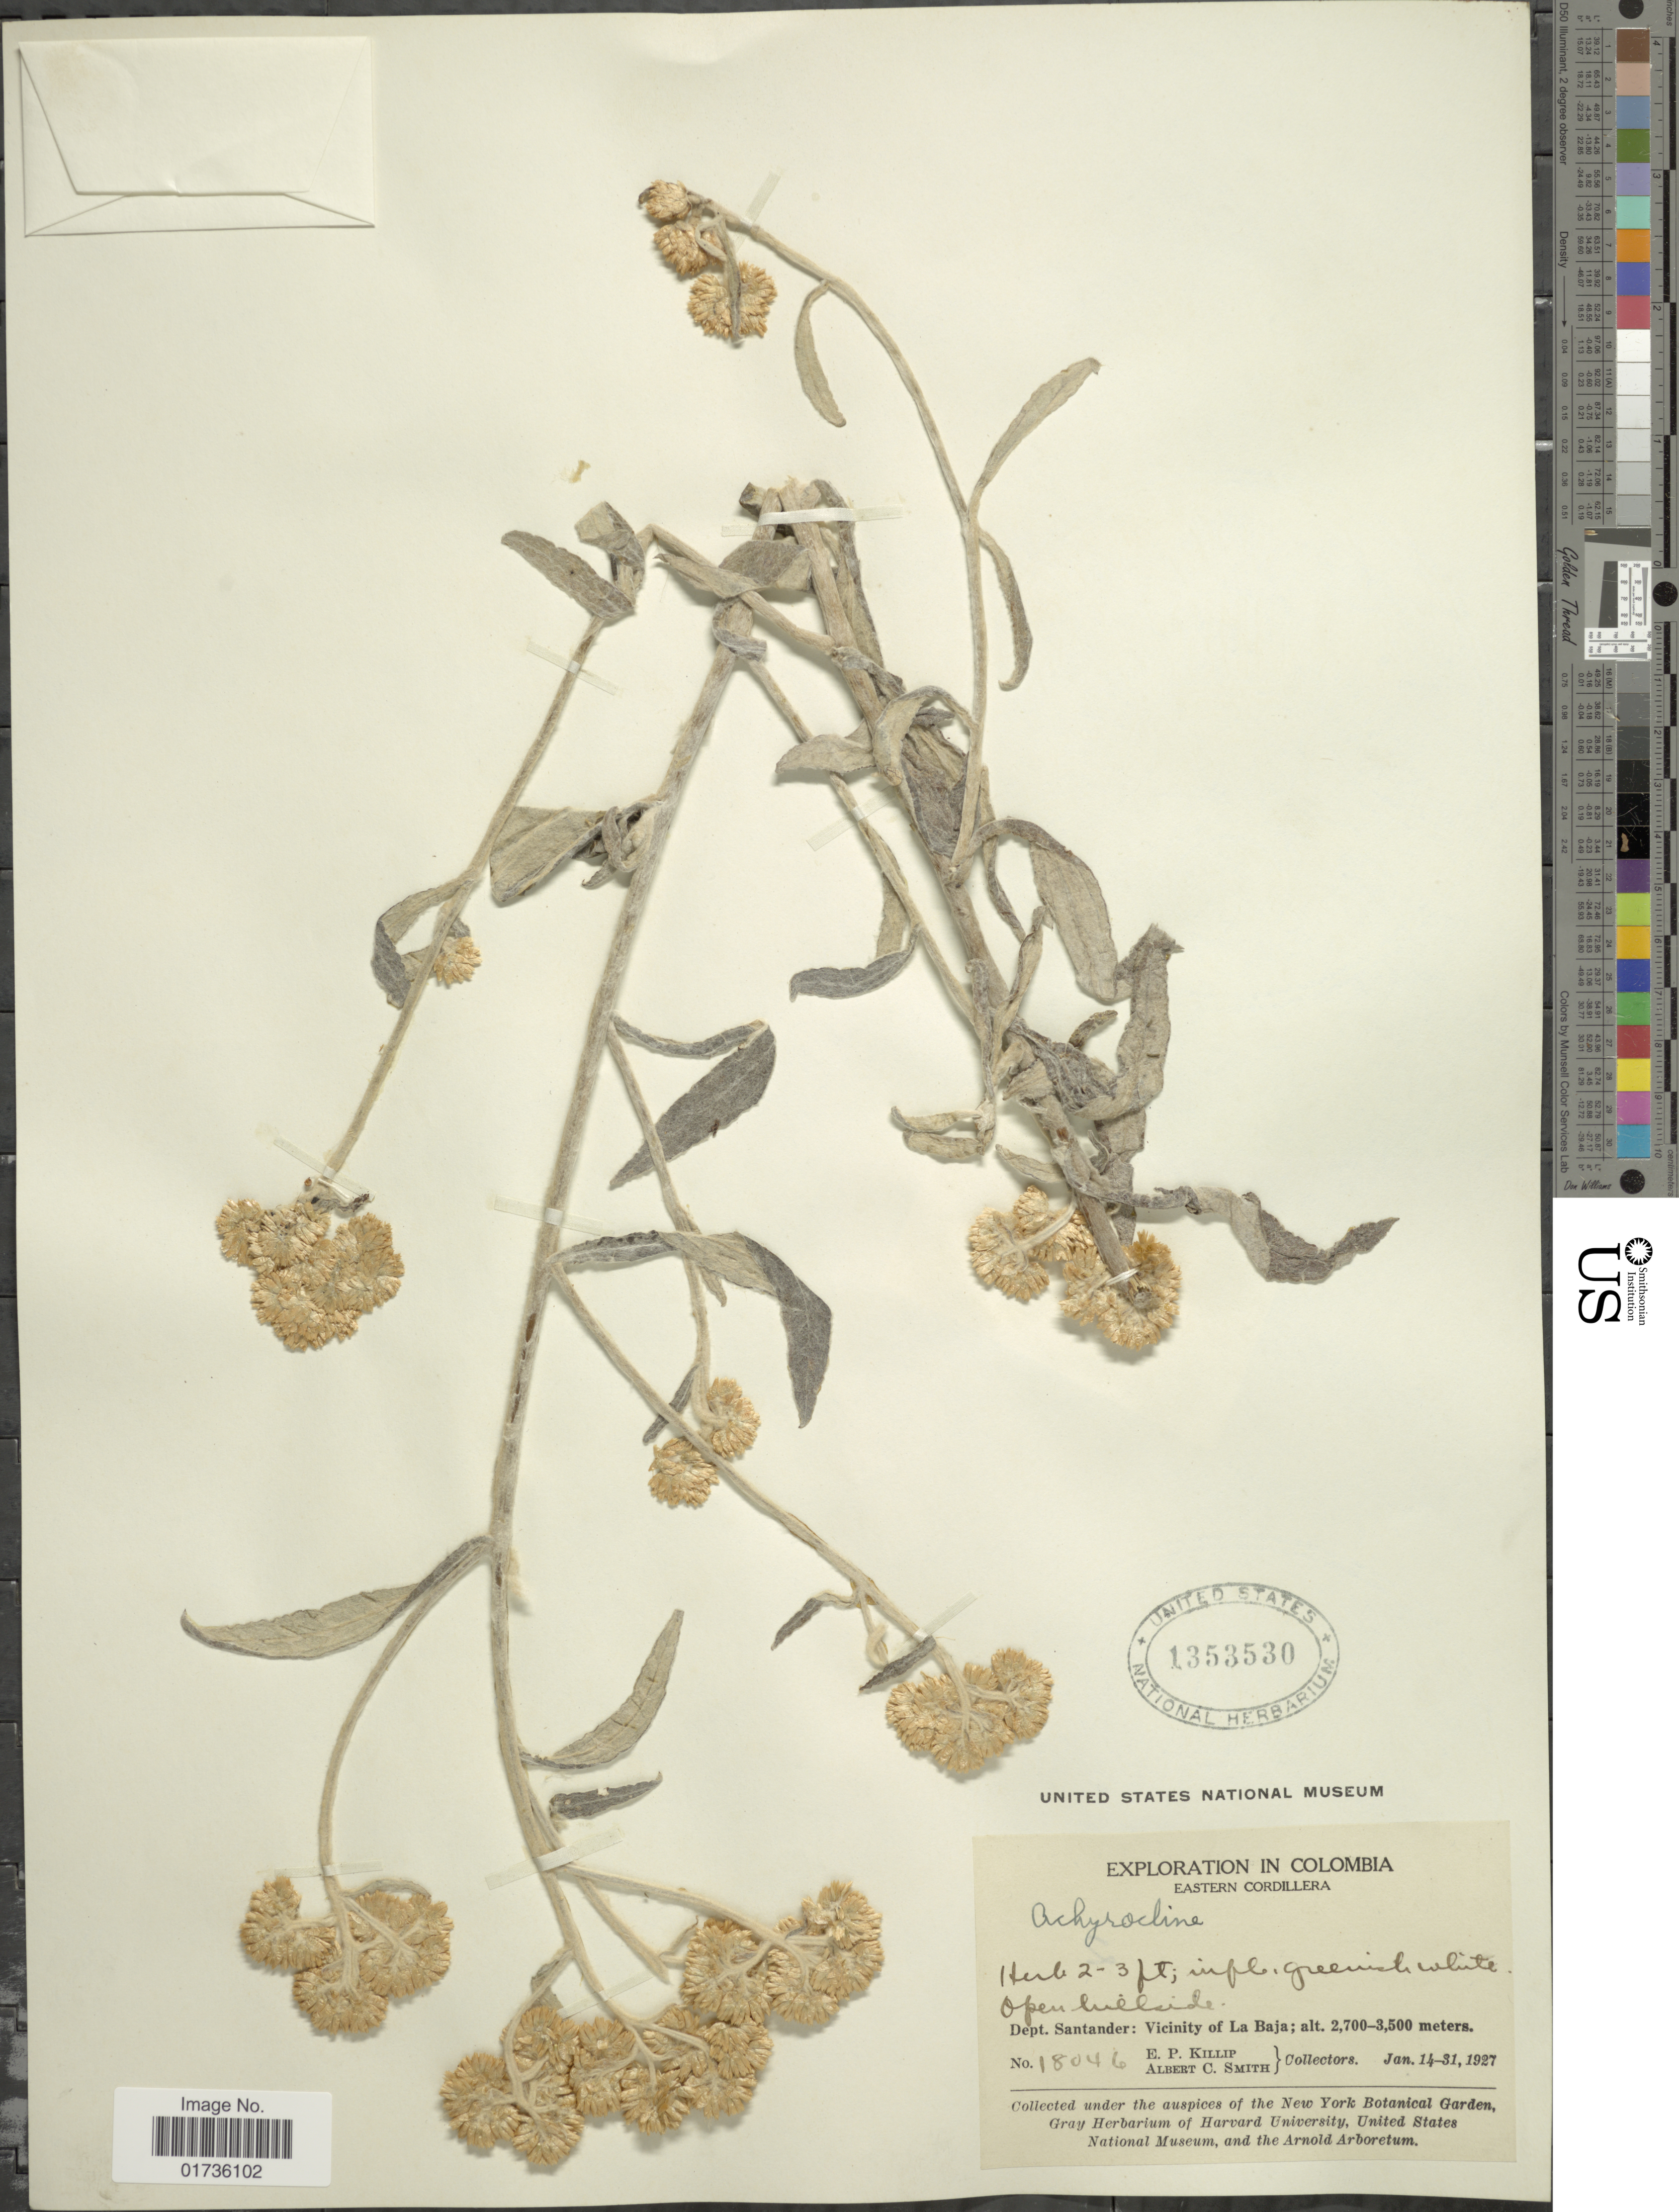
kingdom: Plantae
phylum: Tracheophyta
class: Magnoliopsida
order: Asterales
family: Asteraceae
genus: Achyrocline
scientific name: Achyrocline sp.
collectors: E. P. Killip & A. C. Smith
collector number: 18046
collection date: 1927-01-14/1927-01-31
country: Colombia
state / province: Santander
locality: Eastern Cordillera, Dept. Santander: Vicinity of La Baja, Open hillside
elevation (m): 2700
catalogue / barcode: US 1353530